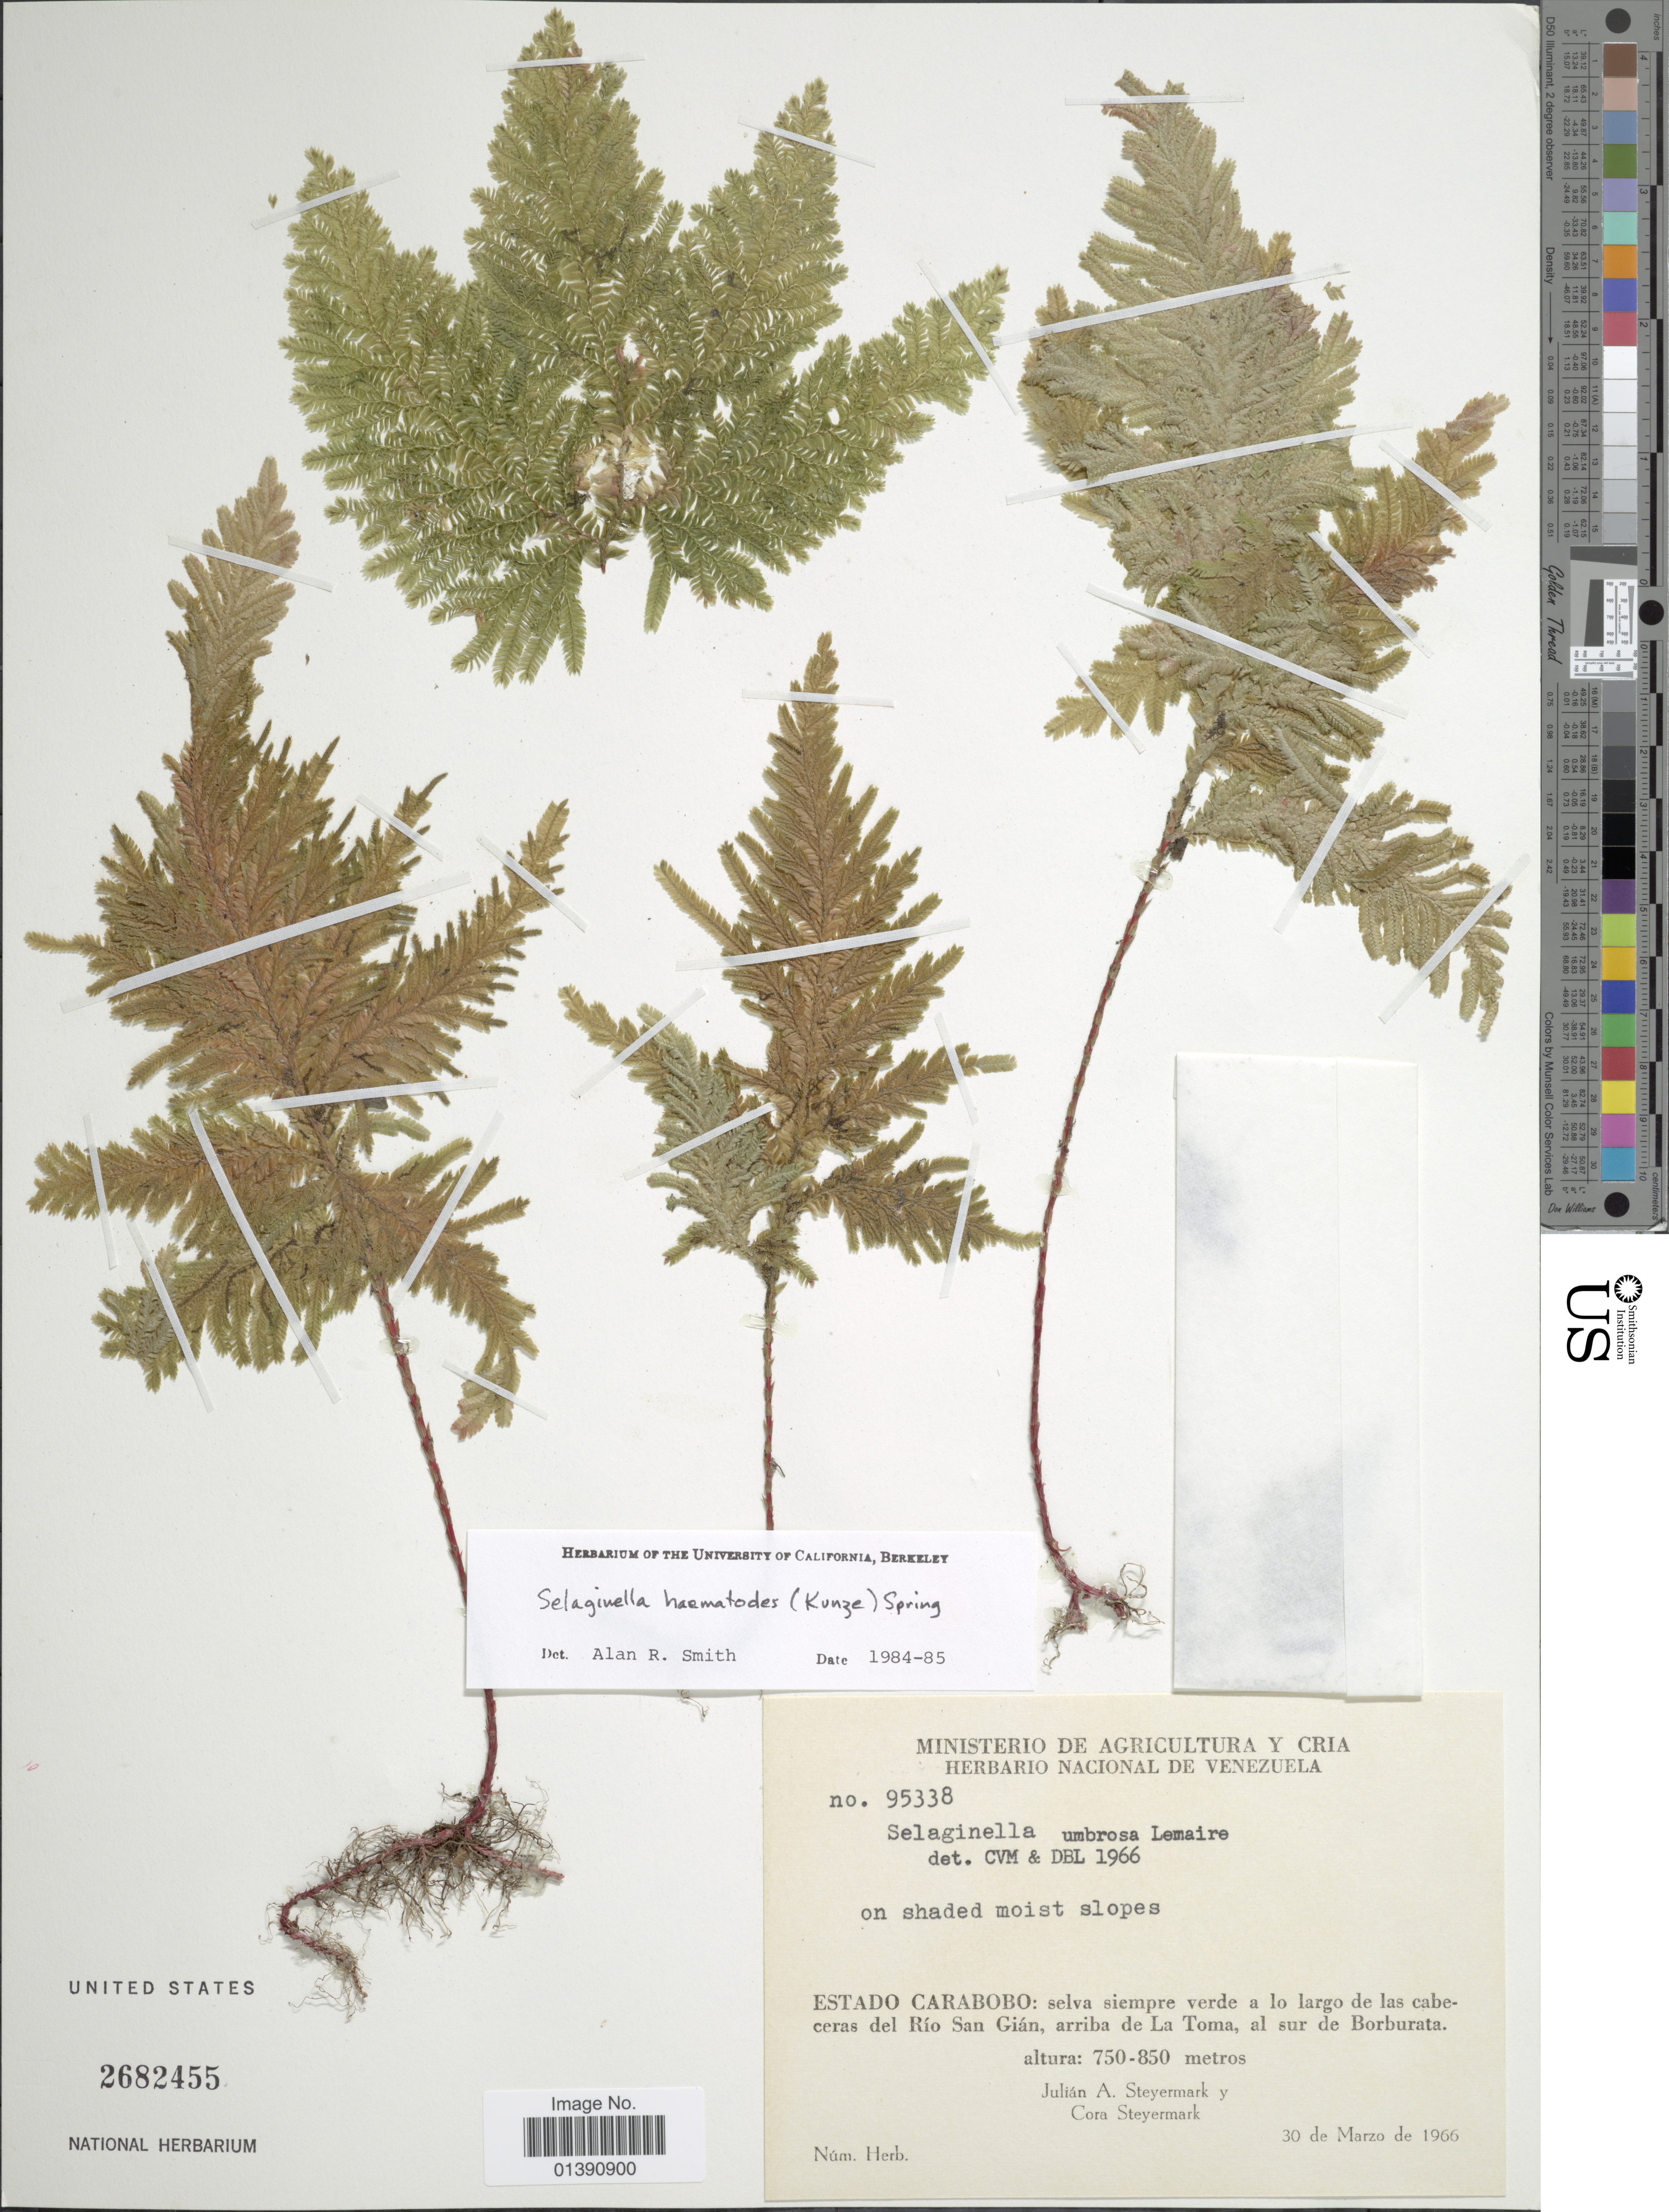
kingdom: Plantae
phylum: Tracheophyta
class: Lycopodiopsida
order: Selaginellales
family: Selaginellaceae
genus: Selaginella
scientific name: Selaginella haematodes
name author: (Kunze) Spring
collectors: J. Steyermark & C. Steyermark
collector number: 95338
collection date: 1966-03-30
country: Venezuela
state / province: Carabobo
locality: Selva siempre verde a lo largo de las cabeceras del Río San Gián, arriba de La Toma, al sur de Borburata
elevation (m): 750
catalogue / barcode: US 2682455